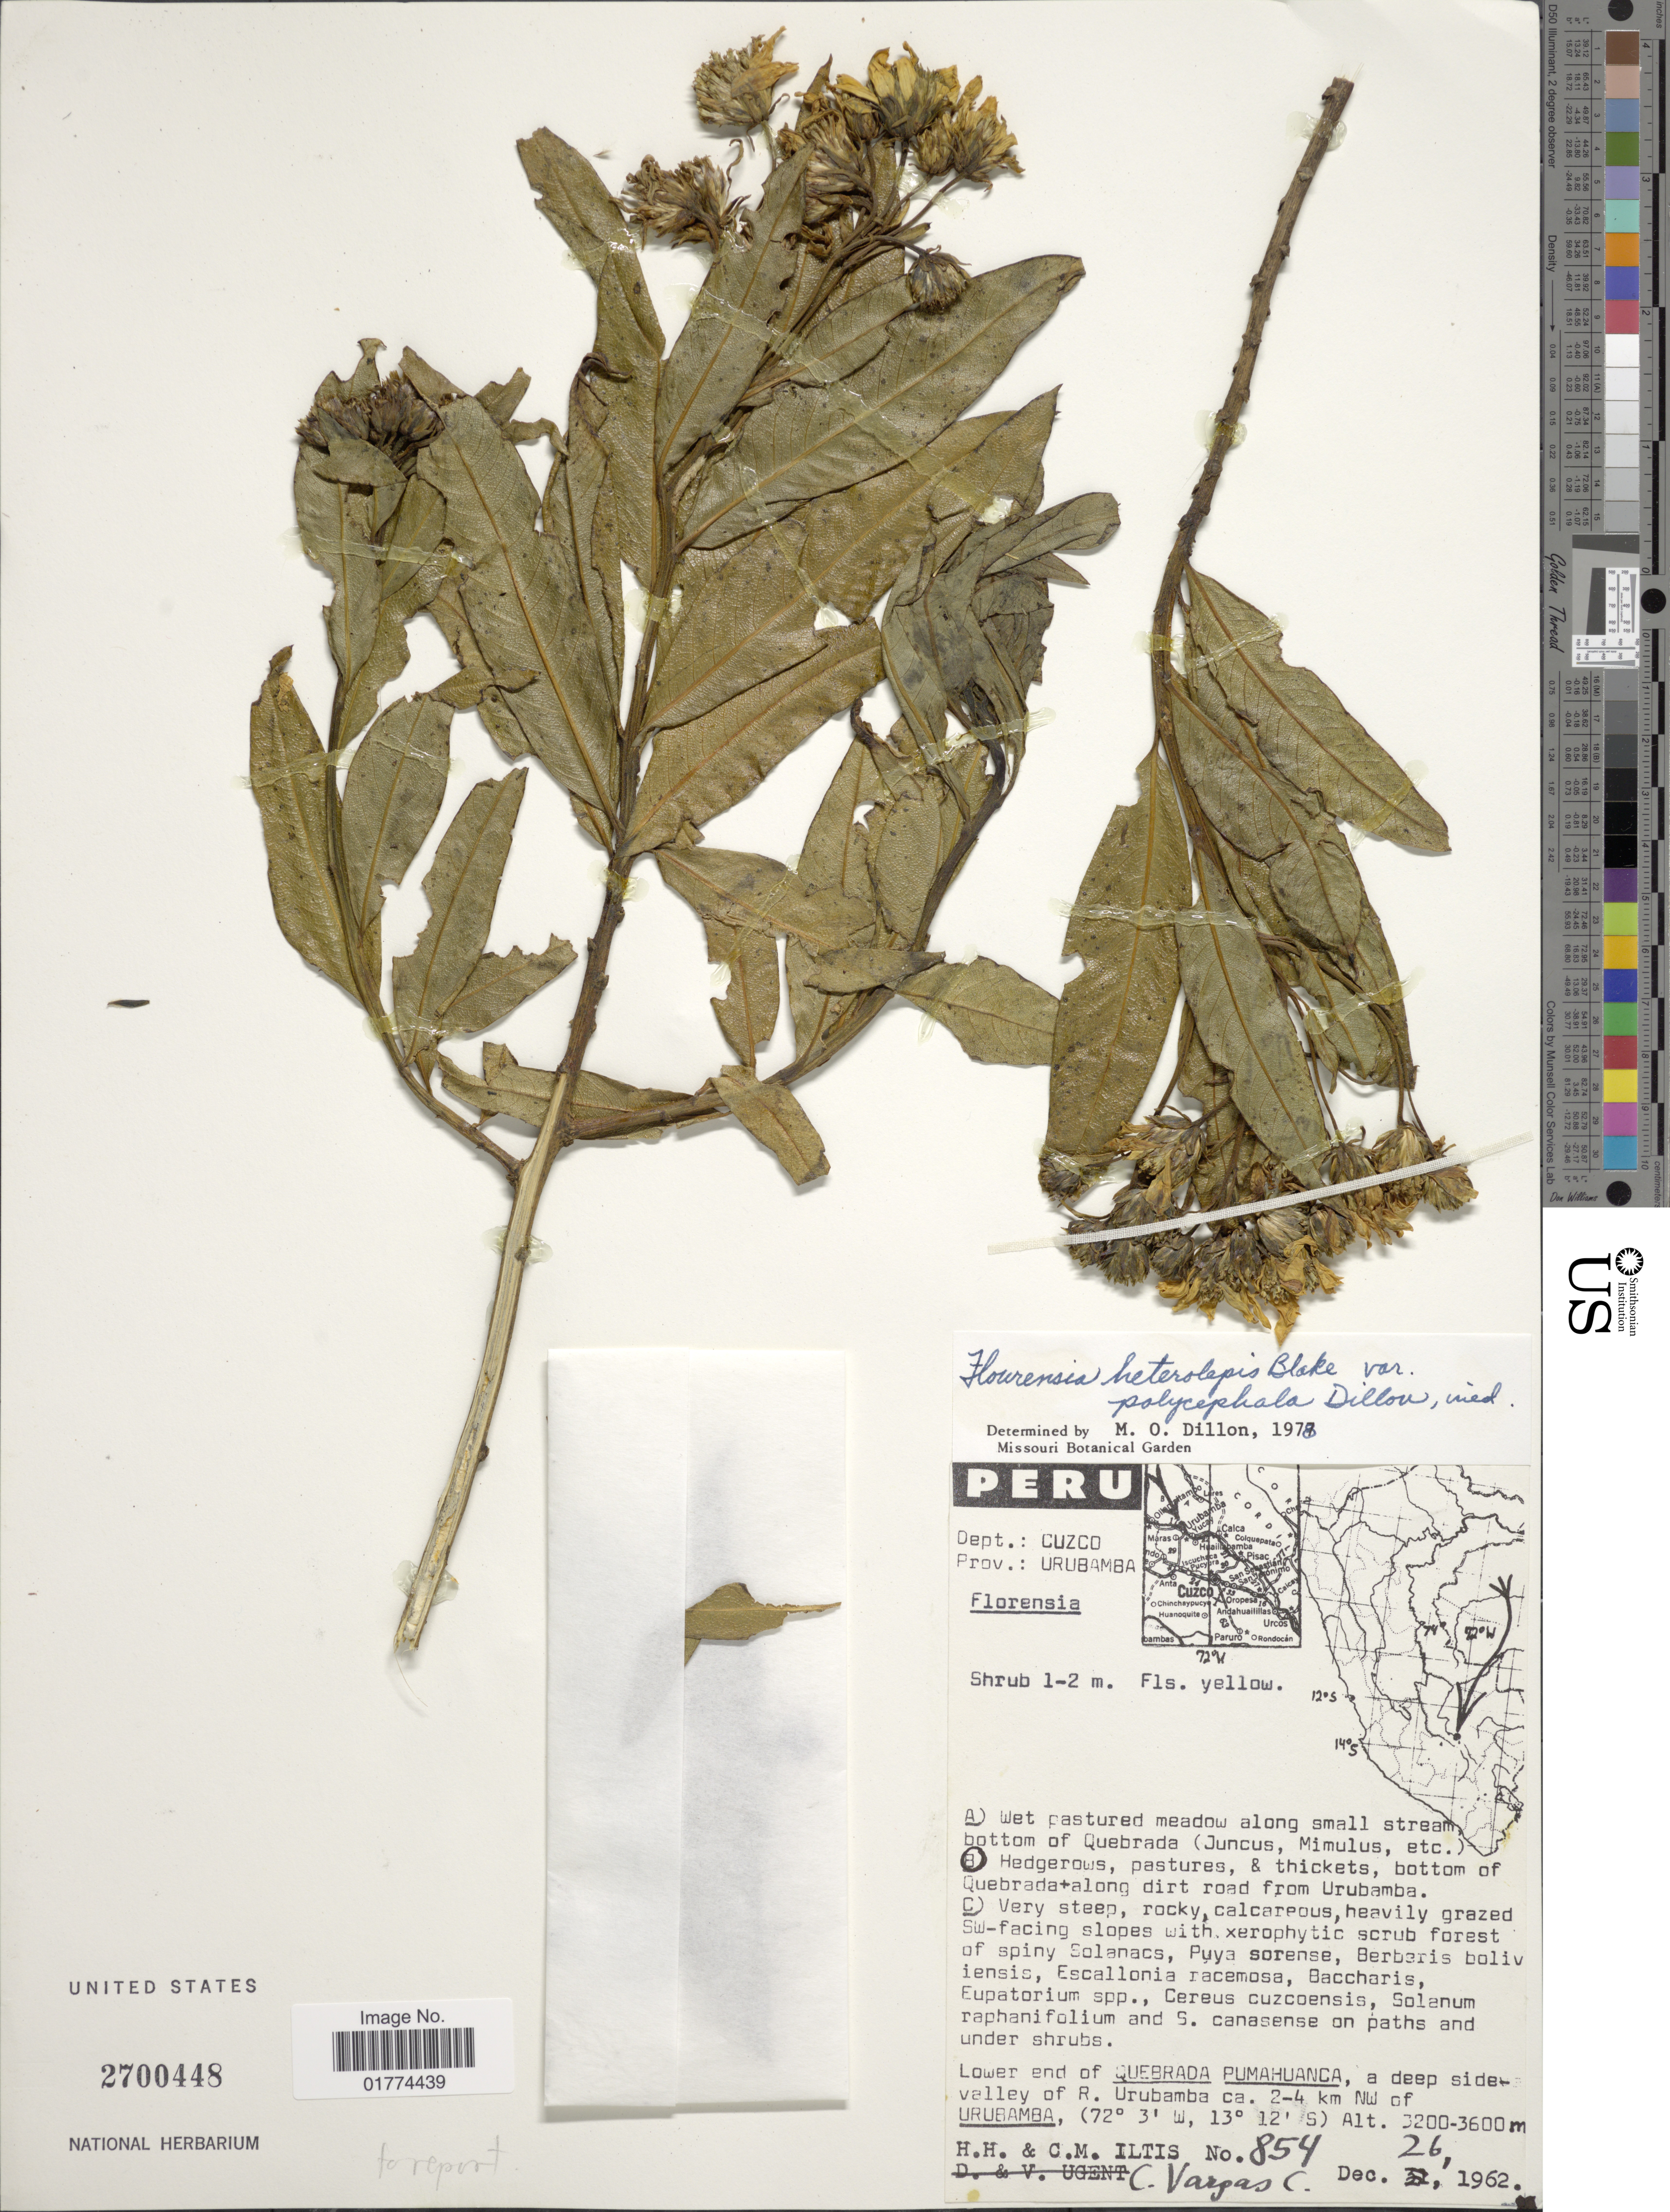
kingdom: Plantae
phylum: Tracheophyta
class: Magnoliopsida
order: Asterales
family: Asteraceae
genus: Flourensia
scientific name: Flourensia heterolepis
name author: S.F. Blake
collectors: H. H. Iltis, C. M Iltis & C. Vargas Calderón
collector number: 854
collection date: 1962-12-26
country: Peru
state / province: Cusco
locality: Prov. Urubamba. bottom of Quebrada + along dirt road from Urubamba. Lower end of Quebrada Pumahuanca, a deep sidevalley of R. Urubamba ca. 2-4 km NW of Urubamba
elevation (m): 3200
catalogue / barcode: US 2700448